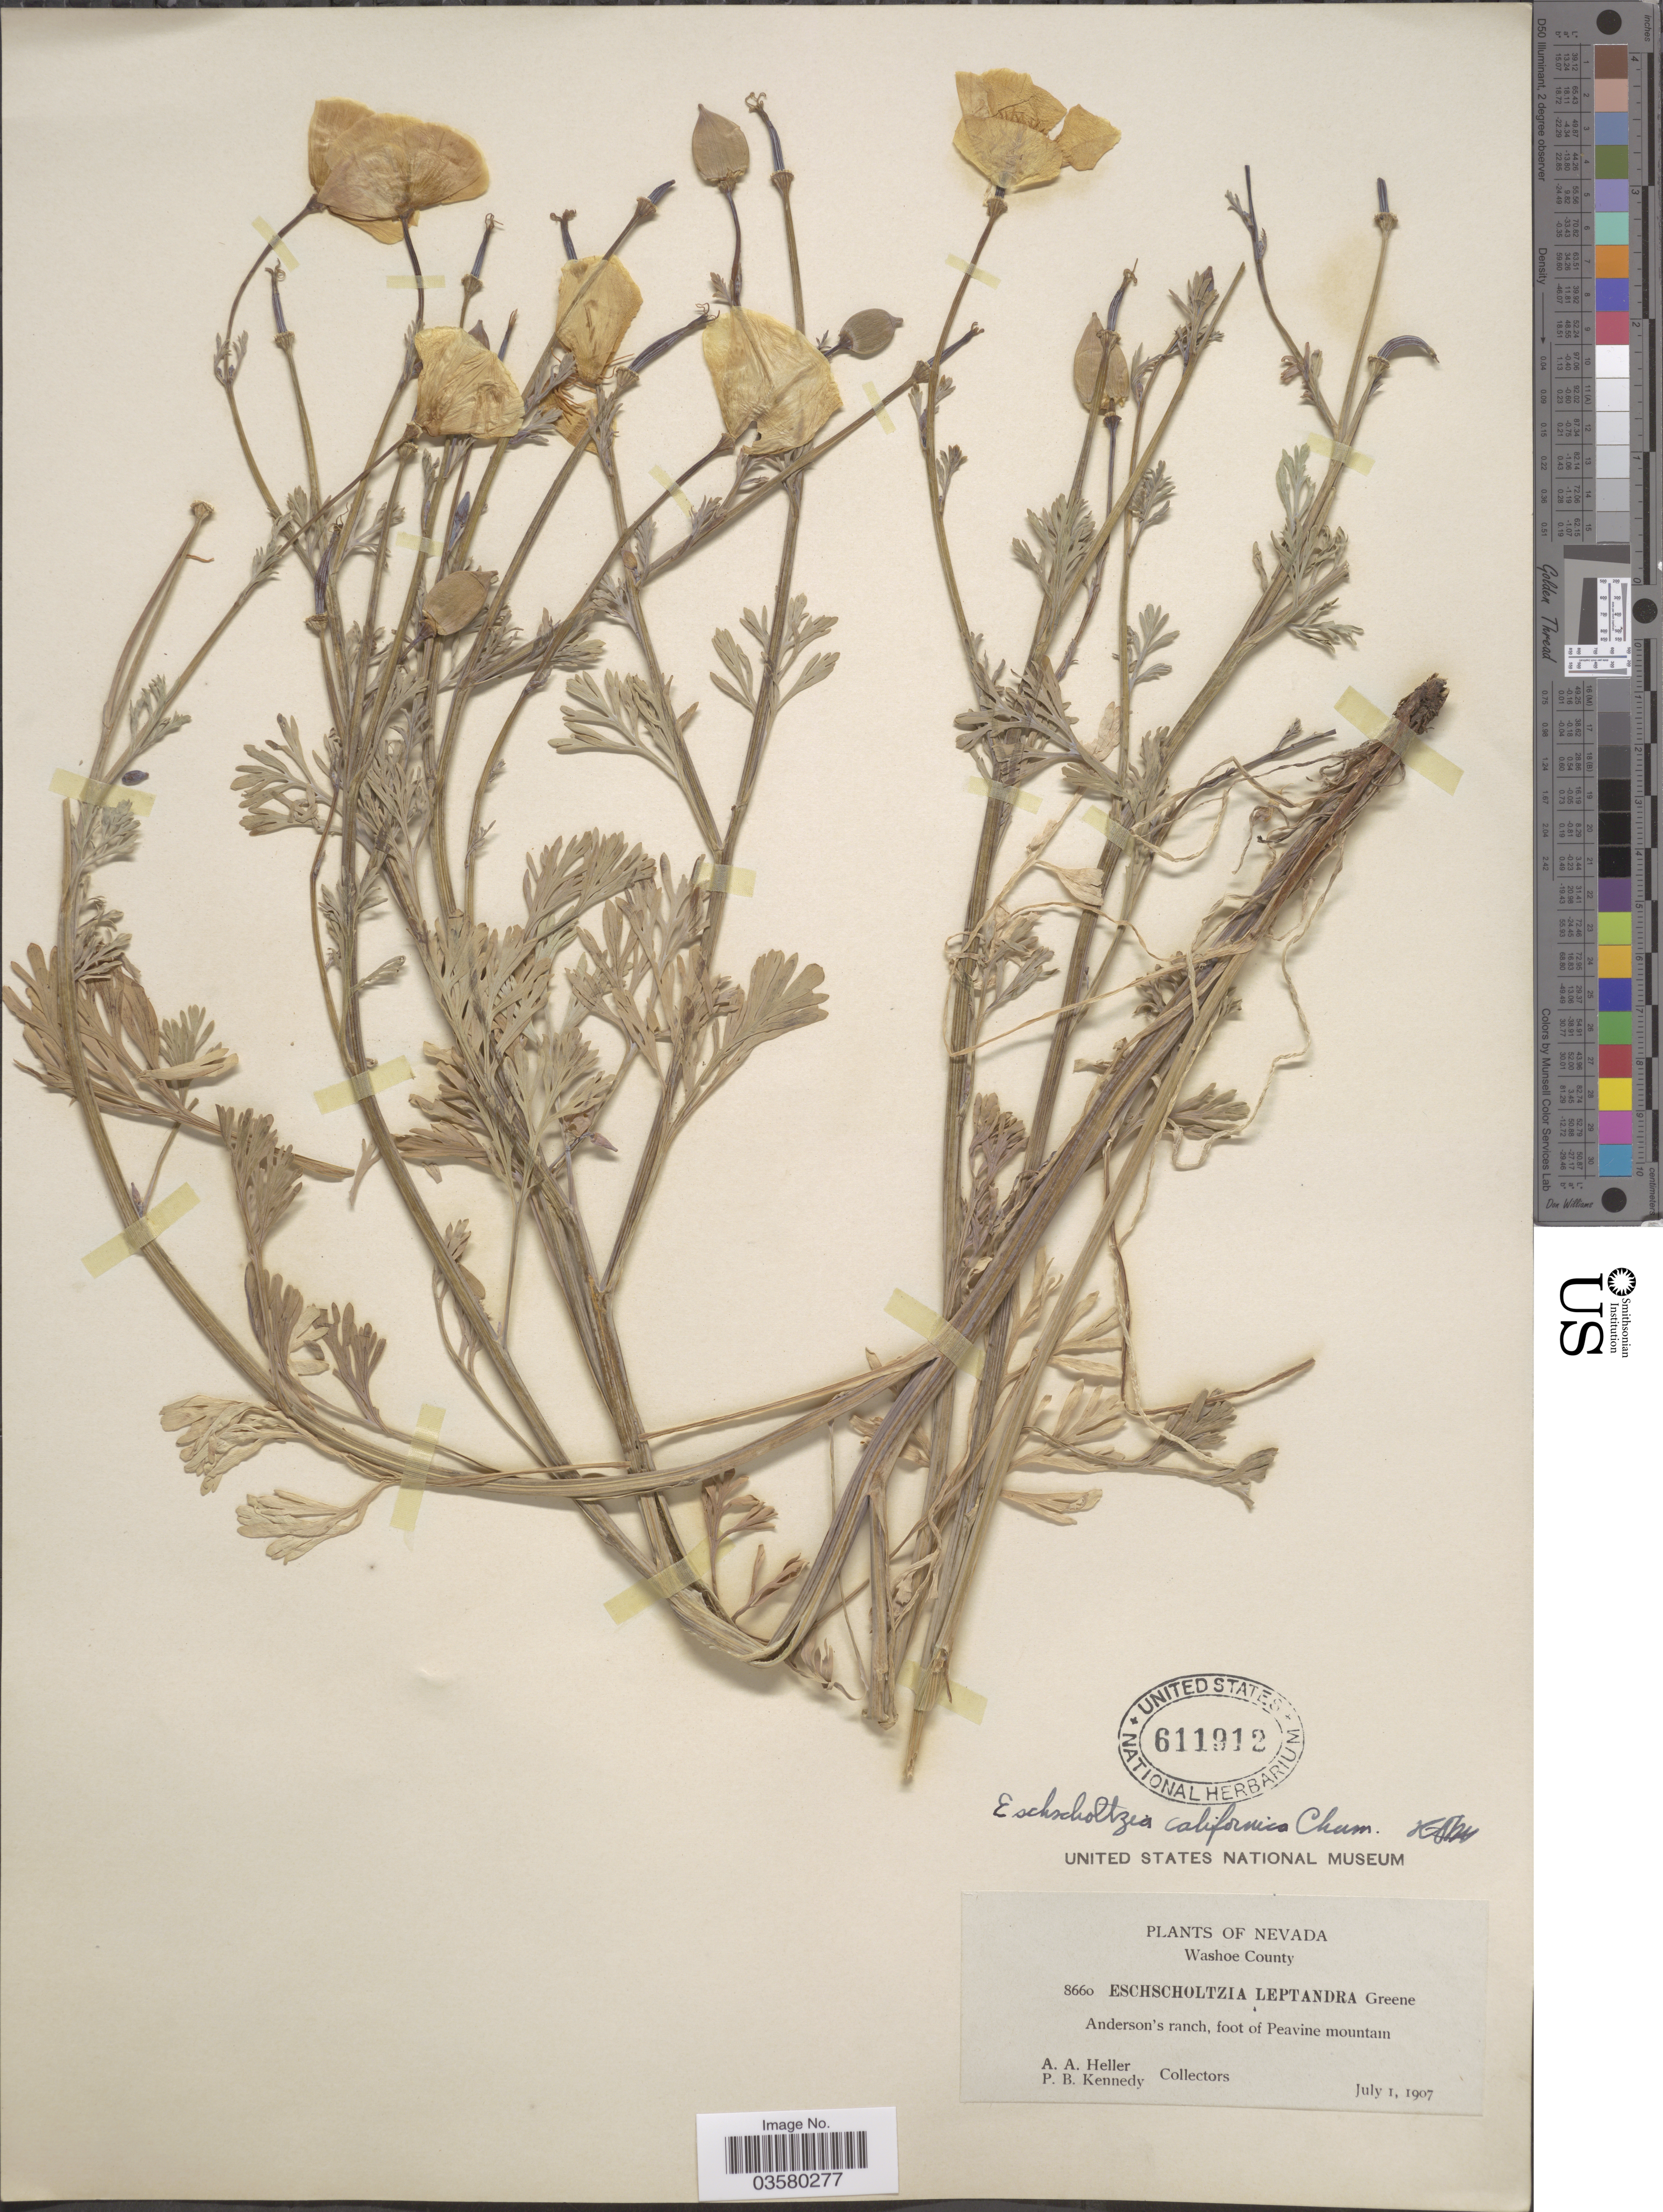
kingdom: Plantae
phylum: Tracheophyta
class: Magnoliopsida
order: Ranunculales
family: Papaveraceae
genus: Eschscholzia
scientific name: Eschscholzia californica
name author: Cham.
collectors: A. A. Heller & P. B. Kennedy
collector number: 8660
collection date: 1907-07-01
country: United States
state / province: Nevada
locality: Washoe County. Anderson's ranch, foot of Peavine mountam.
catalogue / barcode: US 611912